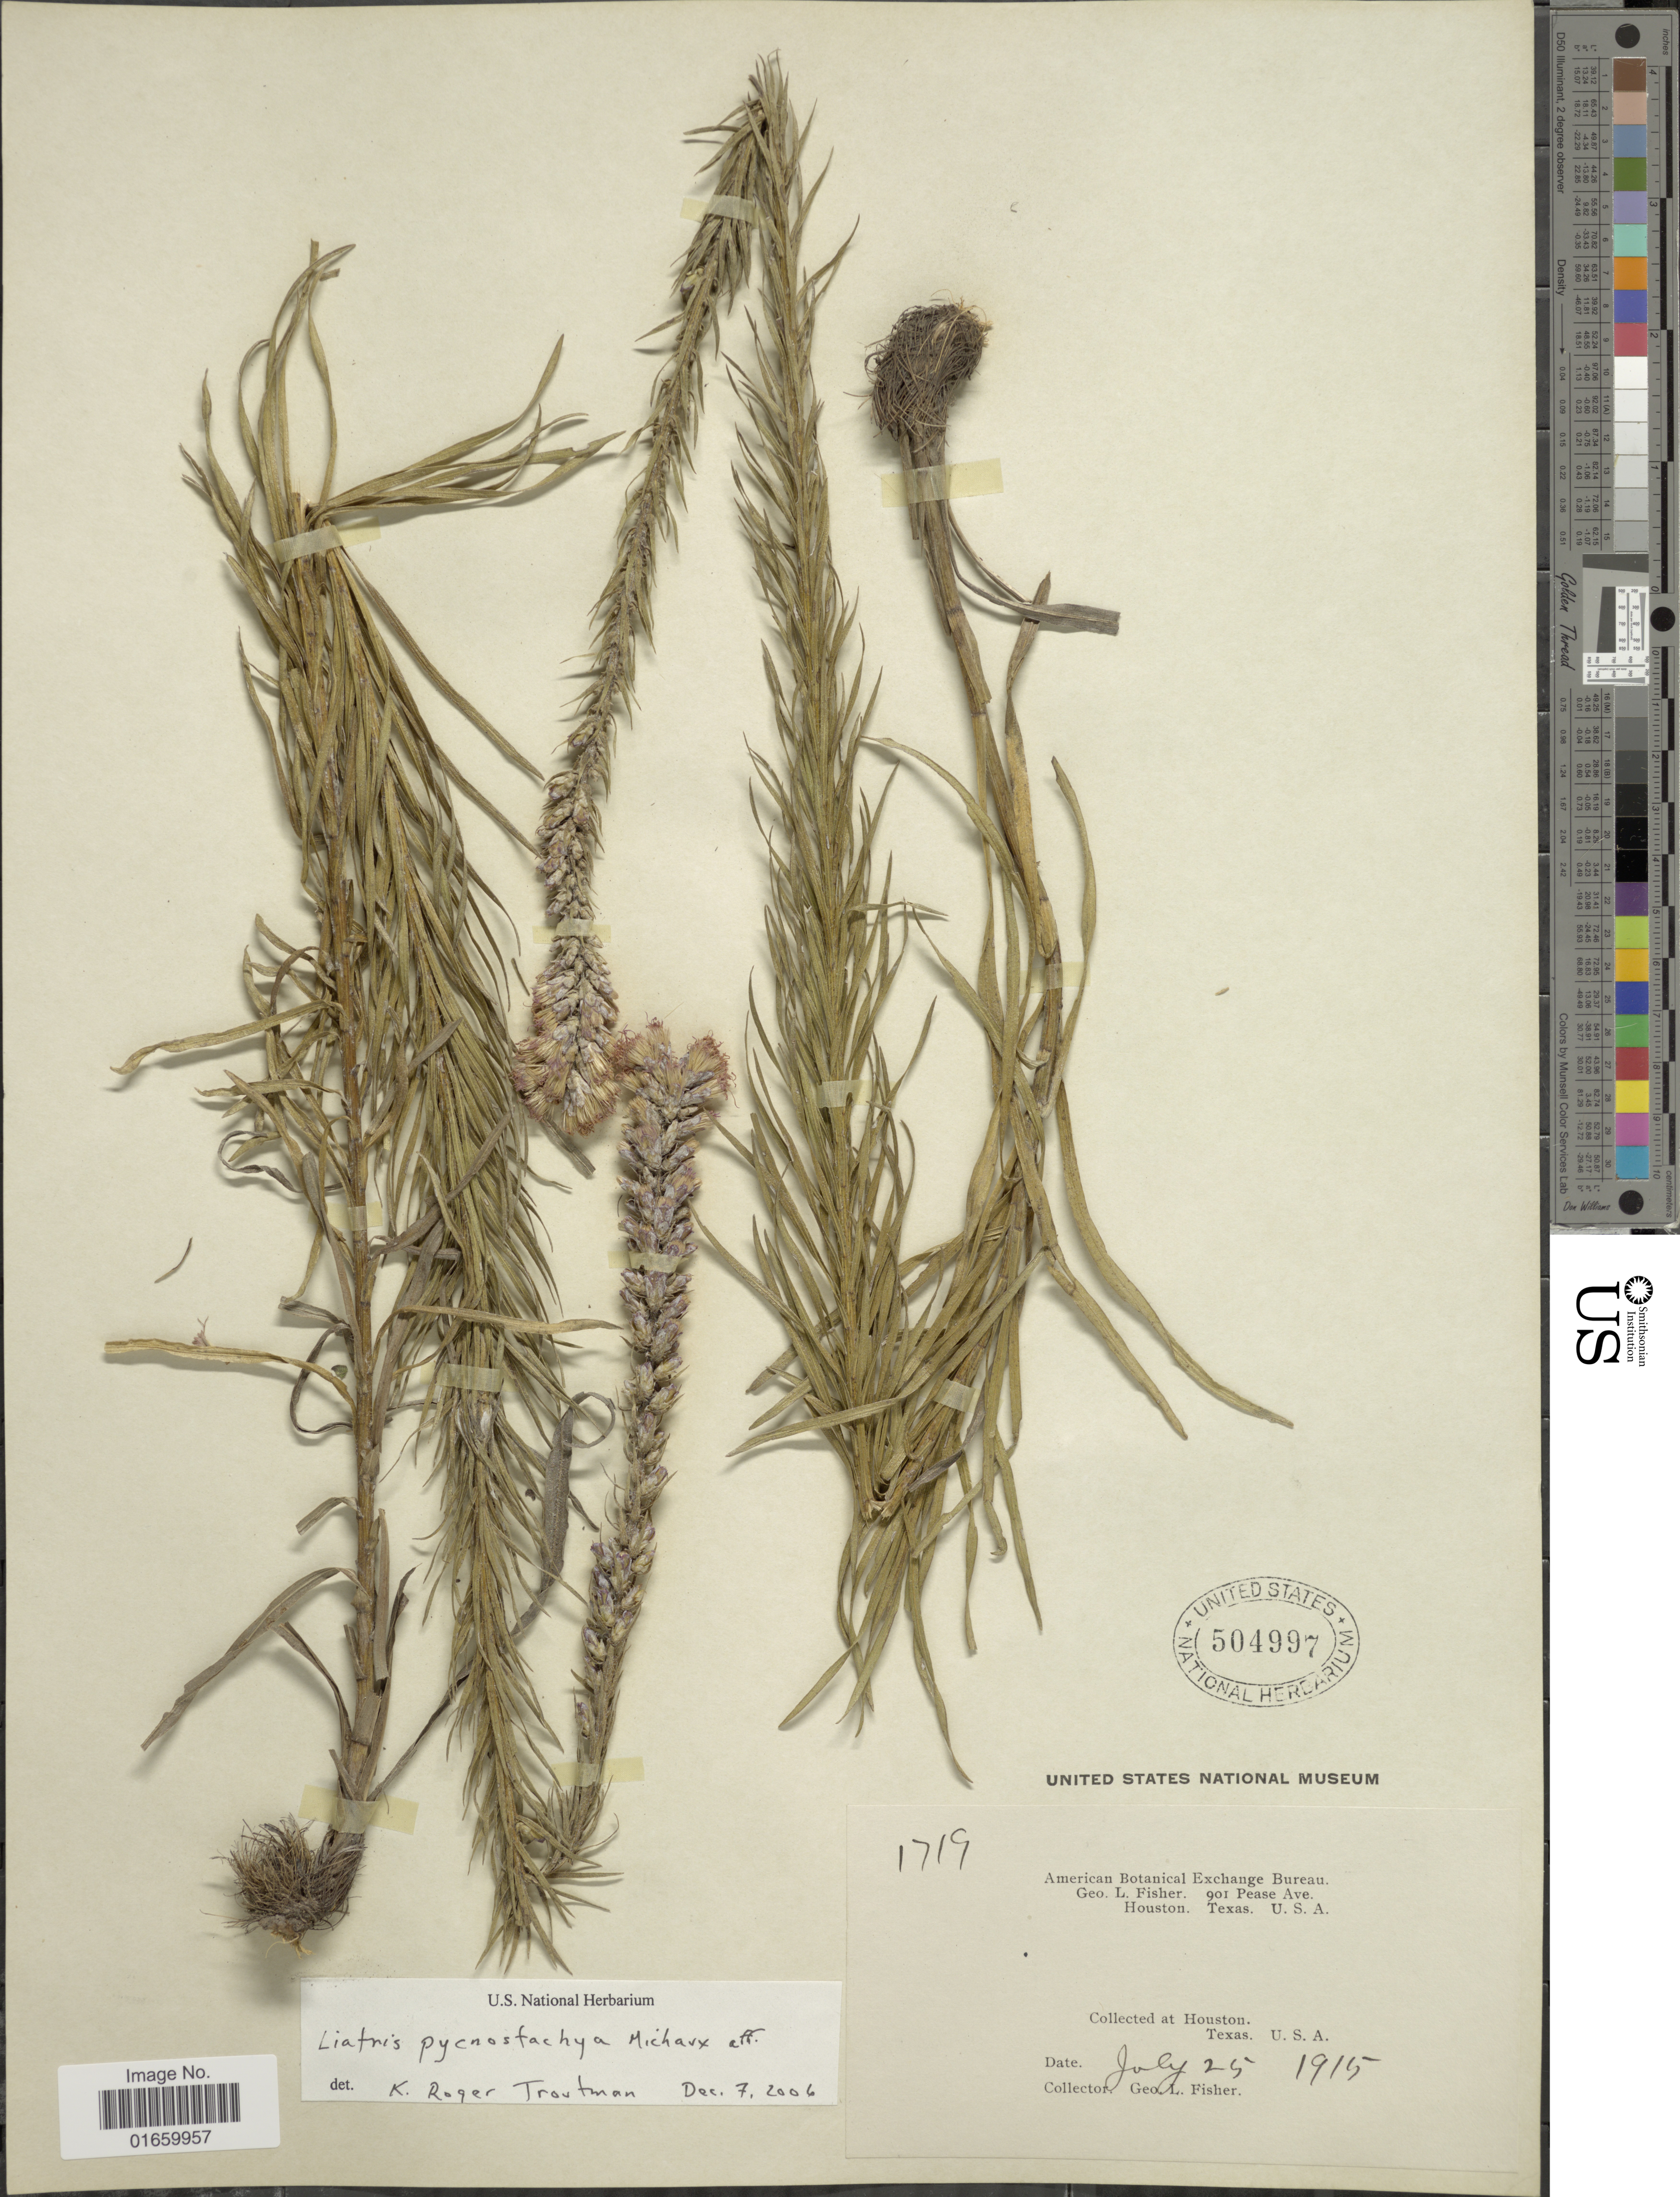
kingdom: Plantae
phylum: Tracheophyta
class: Magnoliopsida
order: Asterales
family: Asteraceae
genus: Liatris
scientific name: Liatris sp.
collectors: G. L. Fisher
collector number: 1719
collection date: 1915-07-25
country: United States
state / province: Texas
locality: Houston, Texas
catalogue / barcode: US 504997